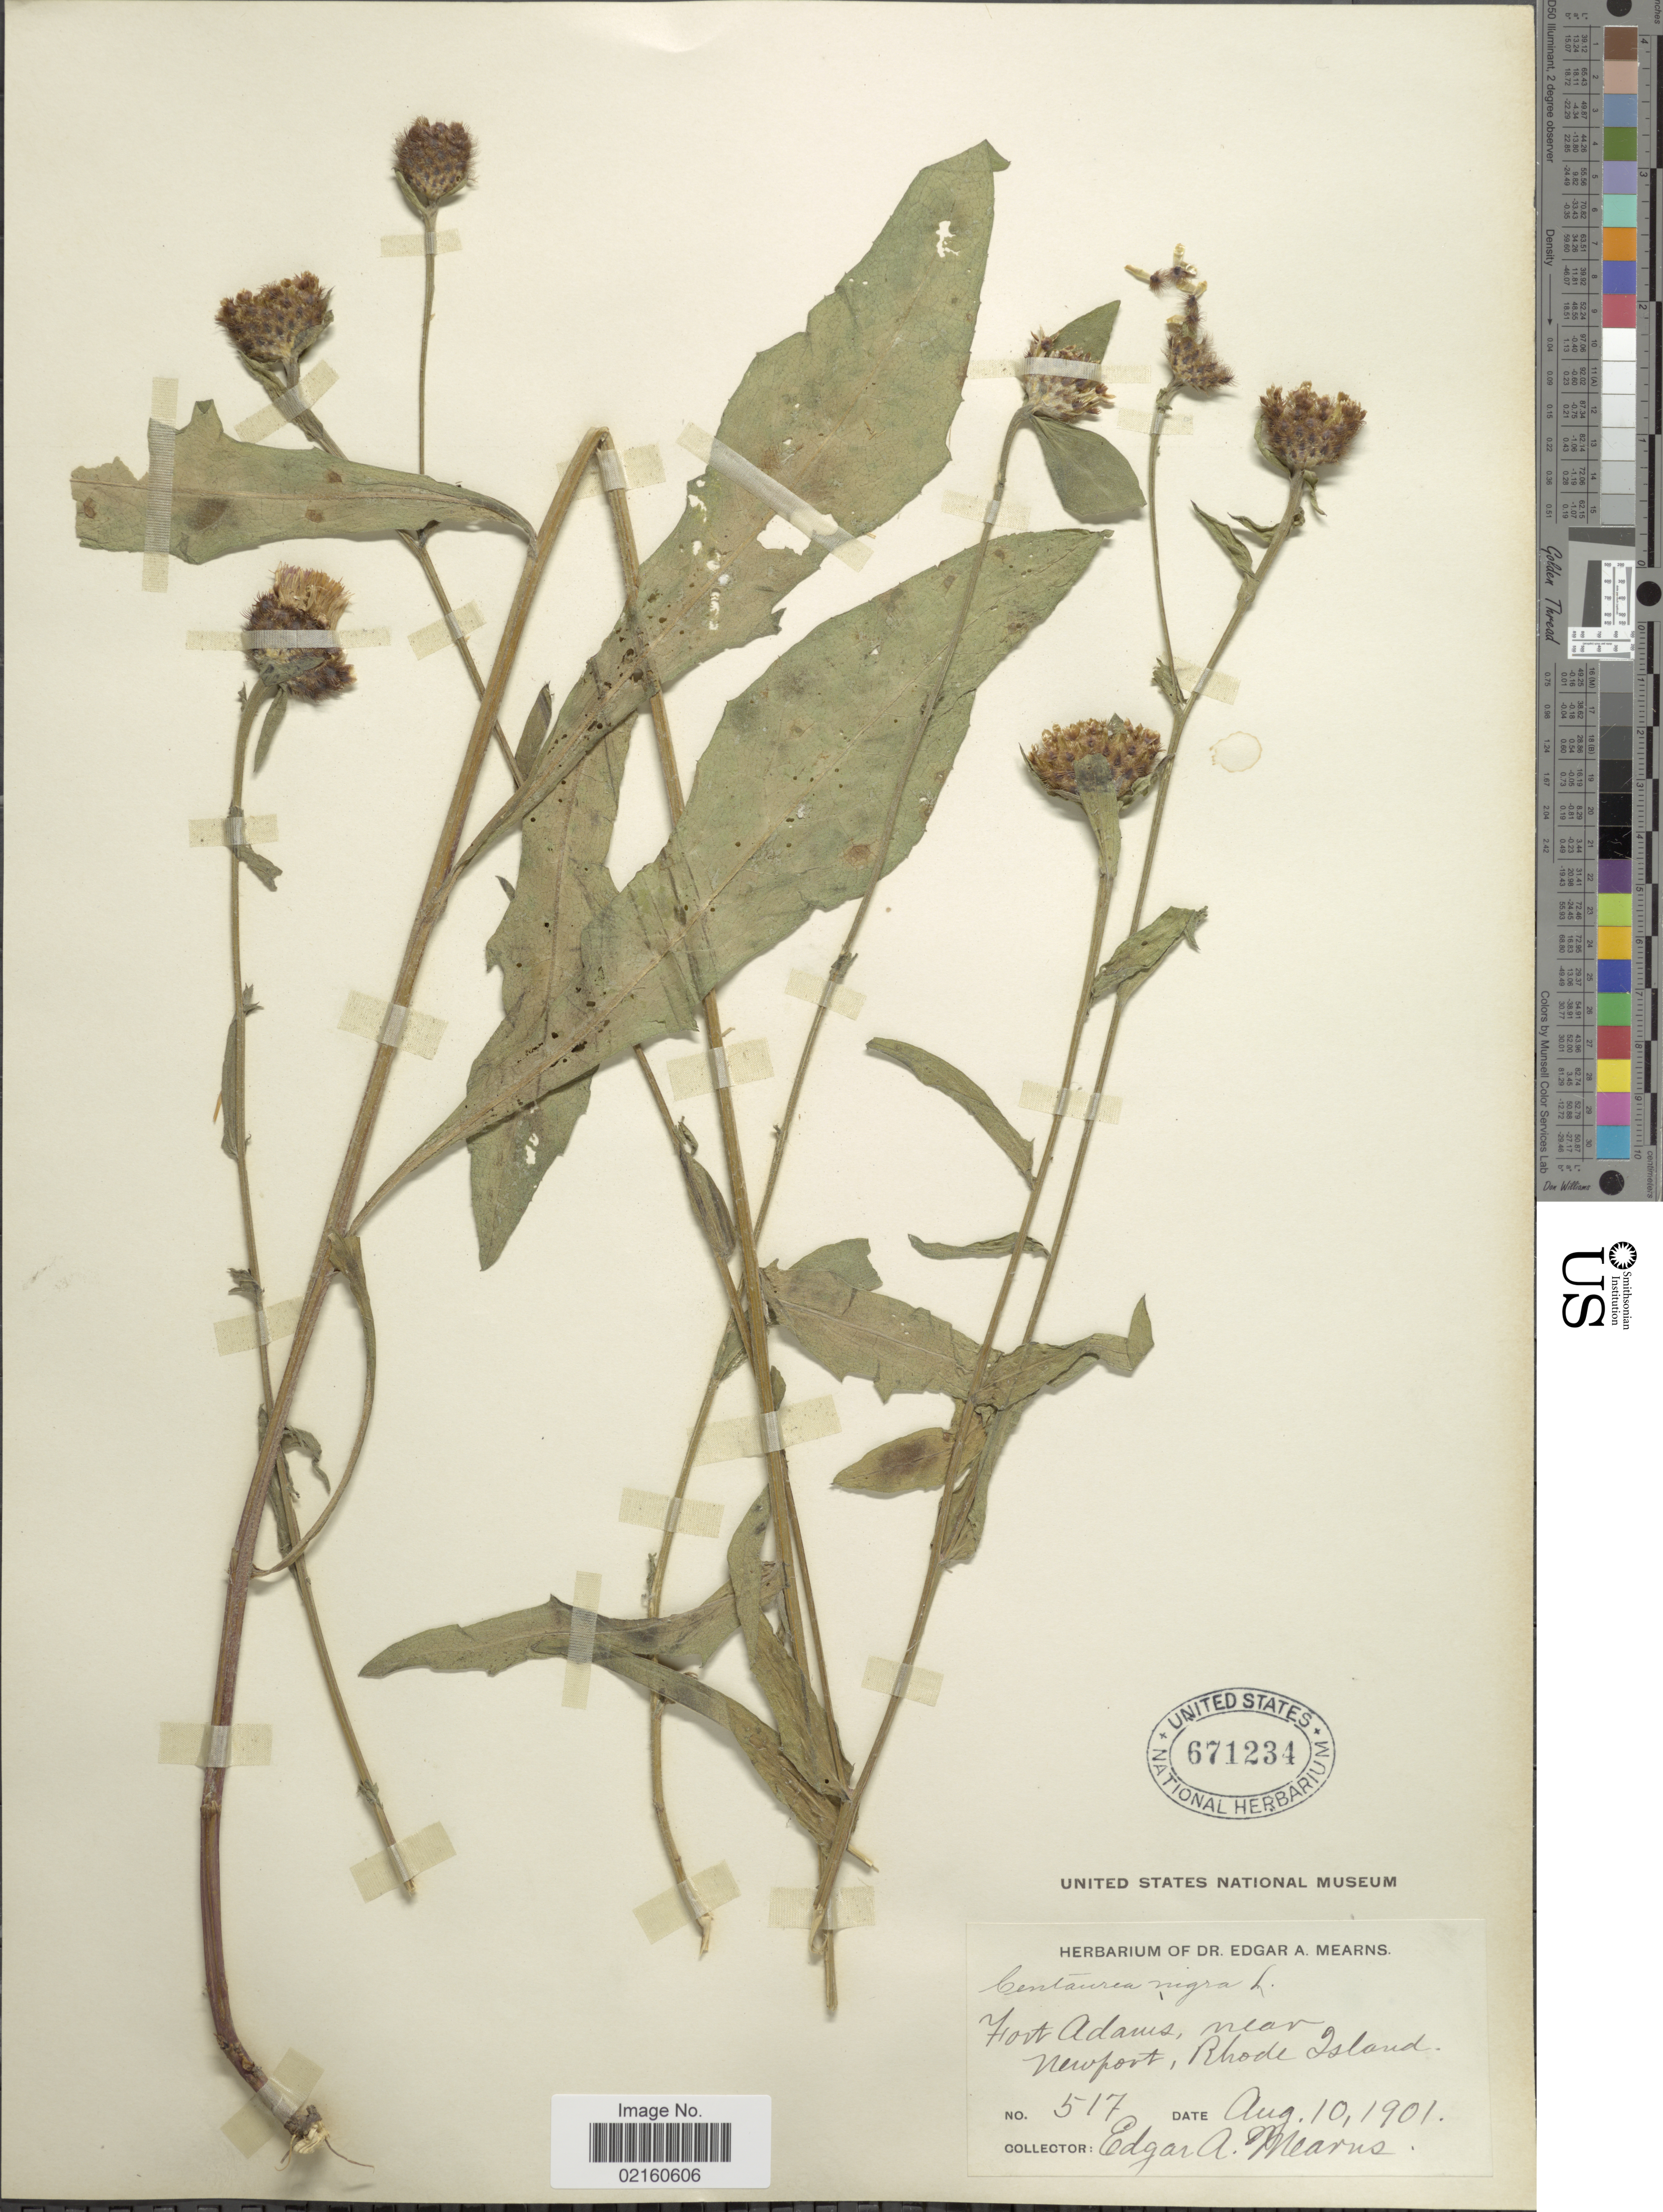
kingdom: Plantae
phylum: Tracheophyta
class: Magnoliopsida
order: Asterales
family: Asteraceae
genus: Centaurea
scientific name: Centaurea nigra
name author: L.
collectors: E. A. Mearns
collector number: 517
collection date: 1901-08-10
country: United States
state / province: Rhode Island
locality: Fort Adams, near Newport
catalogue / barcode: US 671234